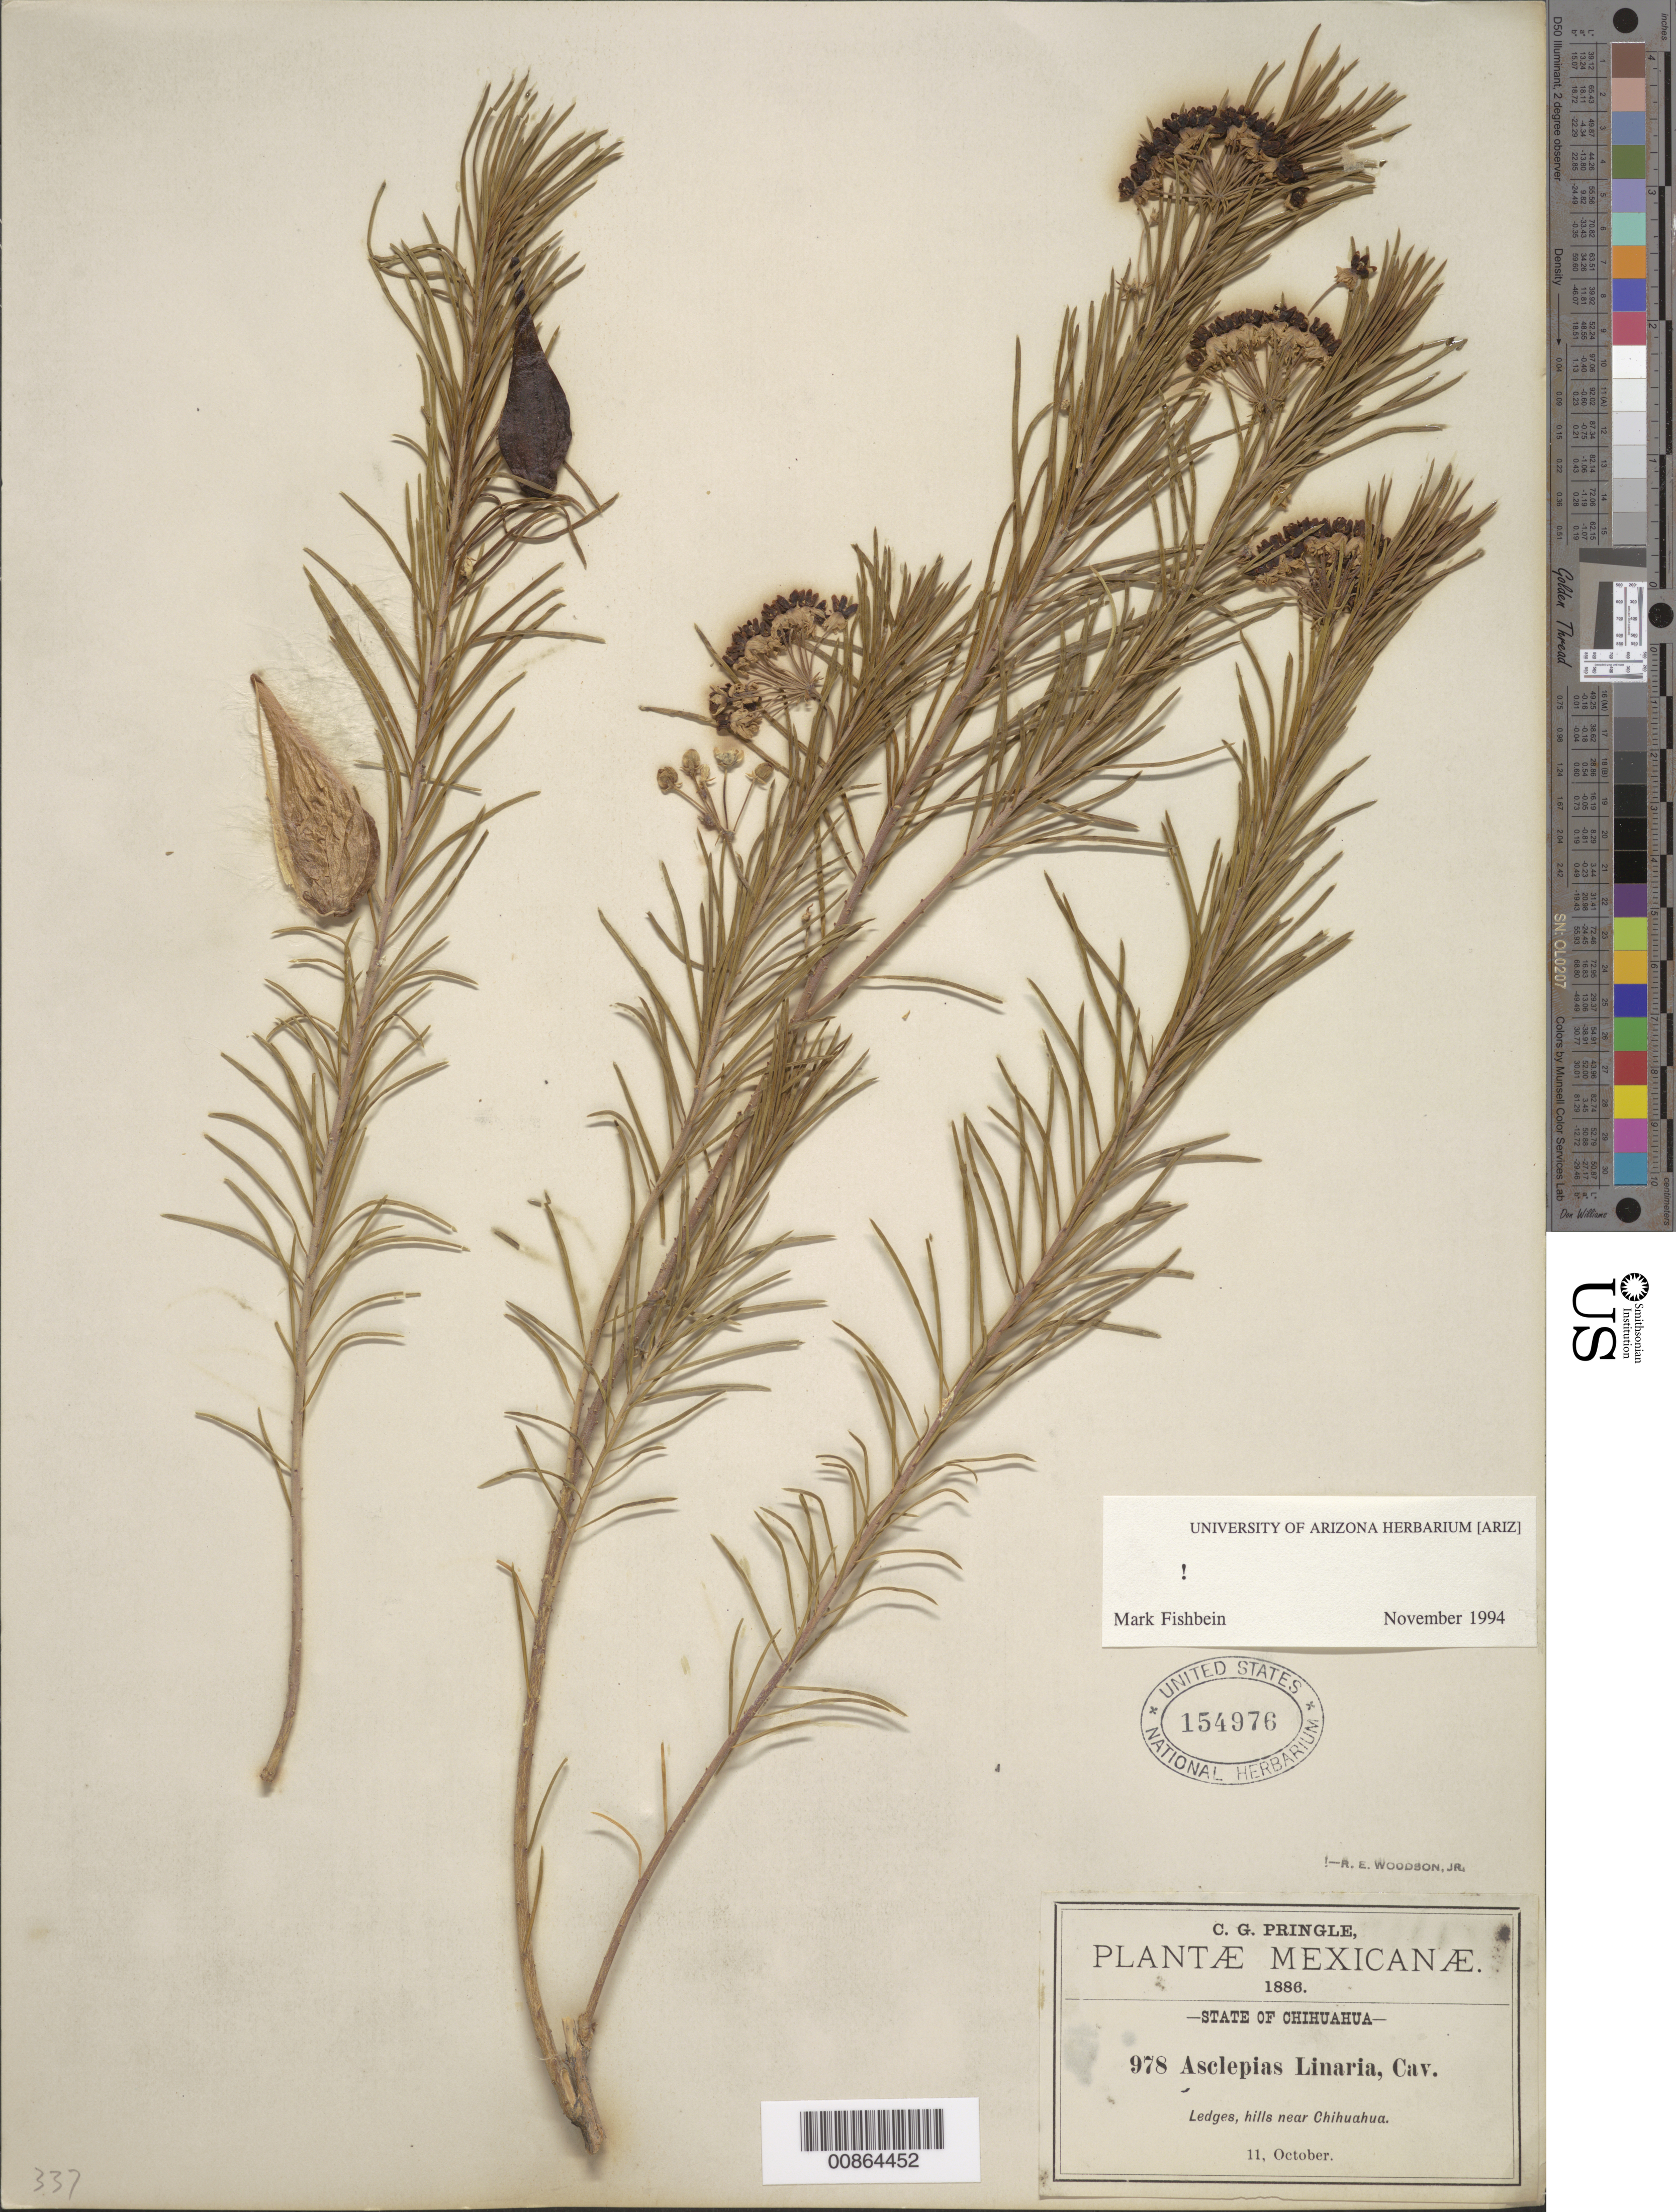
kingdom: Plantae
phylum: Tracheophyta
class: Magnoliopsida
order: Gentianales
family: Apocynaceae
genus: Asclepias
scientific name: Asclepias linaria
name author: Cav.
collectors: C. G. Pringle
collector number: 978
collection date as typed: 11 Oct 1886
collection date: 1886-10-11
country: Mexico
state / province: Chihuahua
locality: Near Chihuahua.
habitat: Ledges, hills.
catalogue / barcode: US 154976